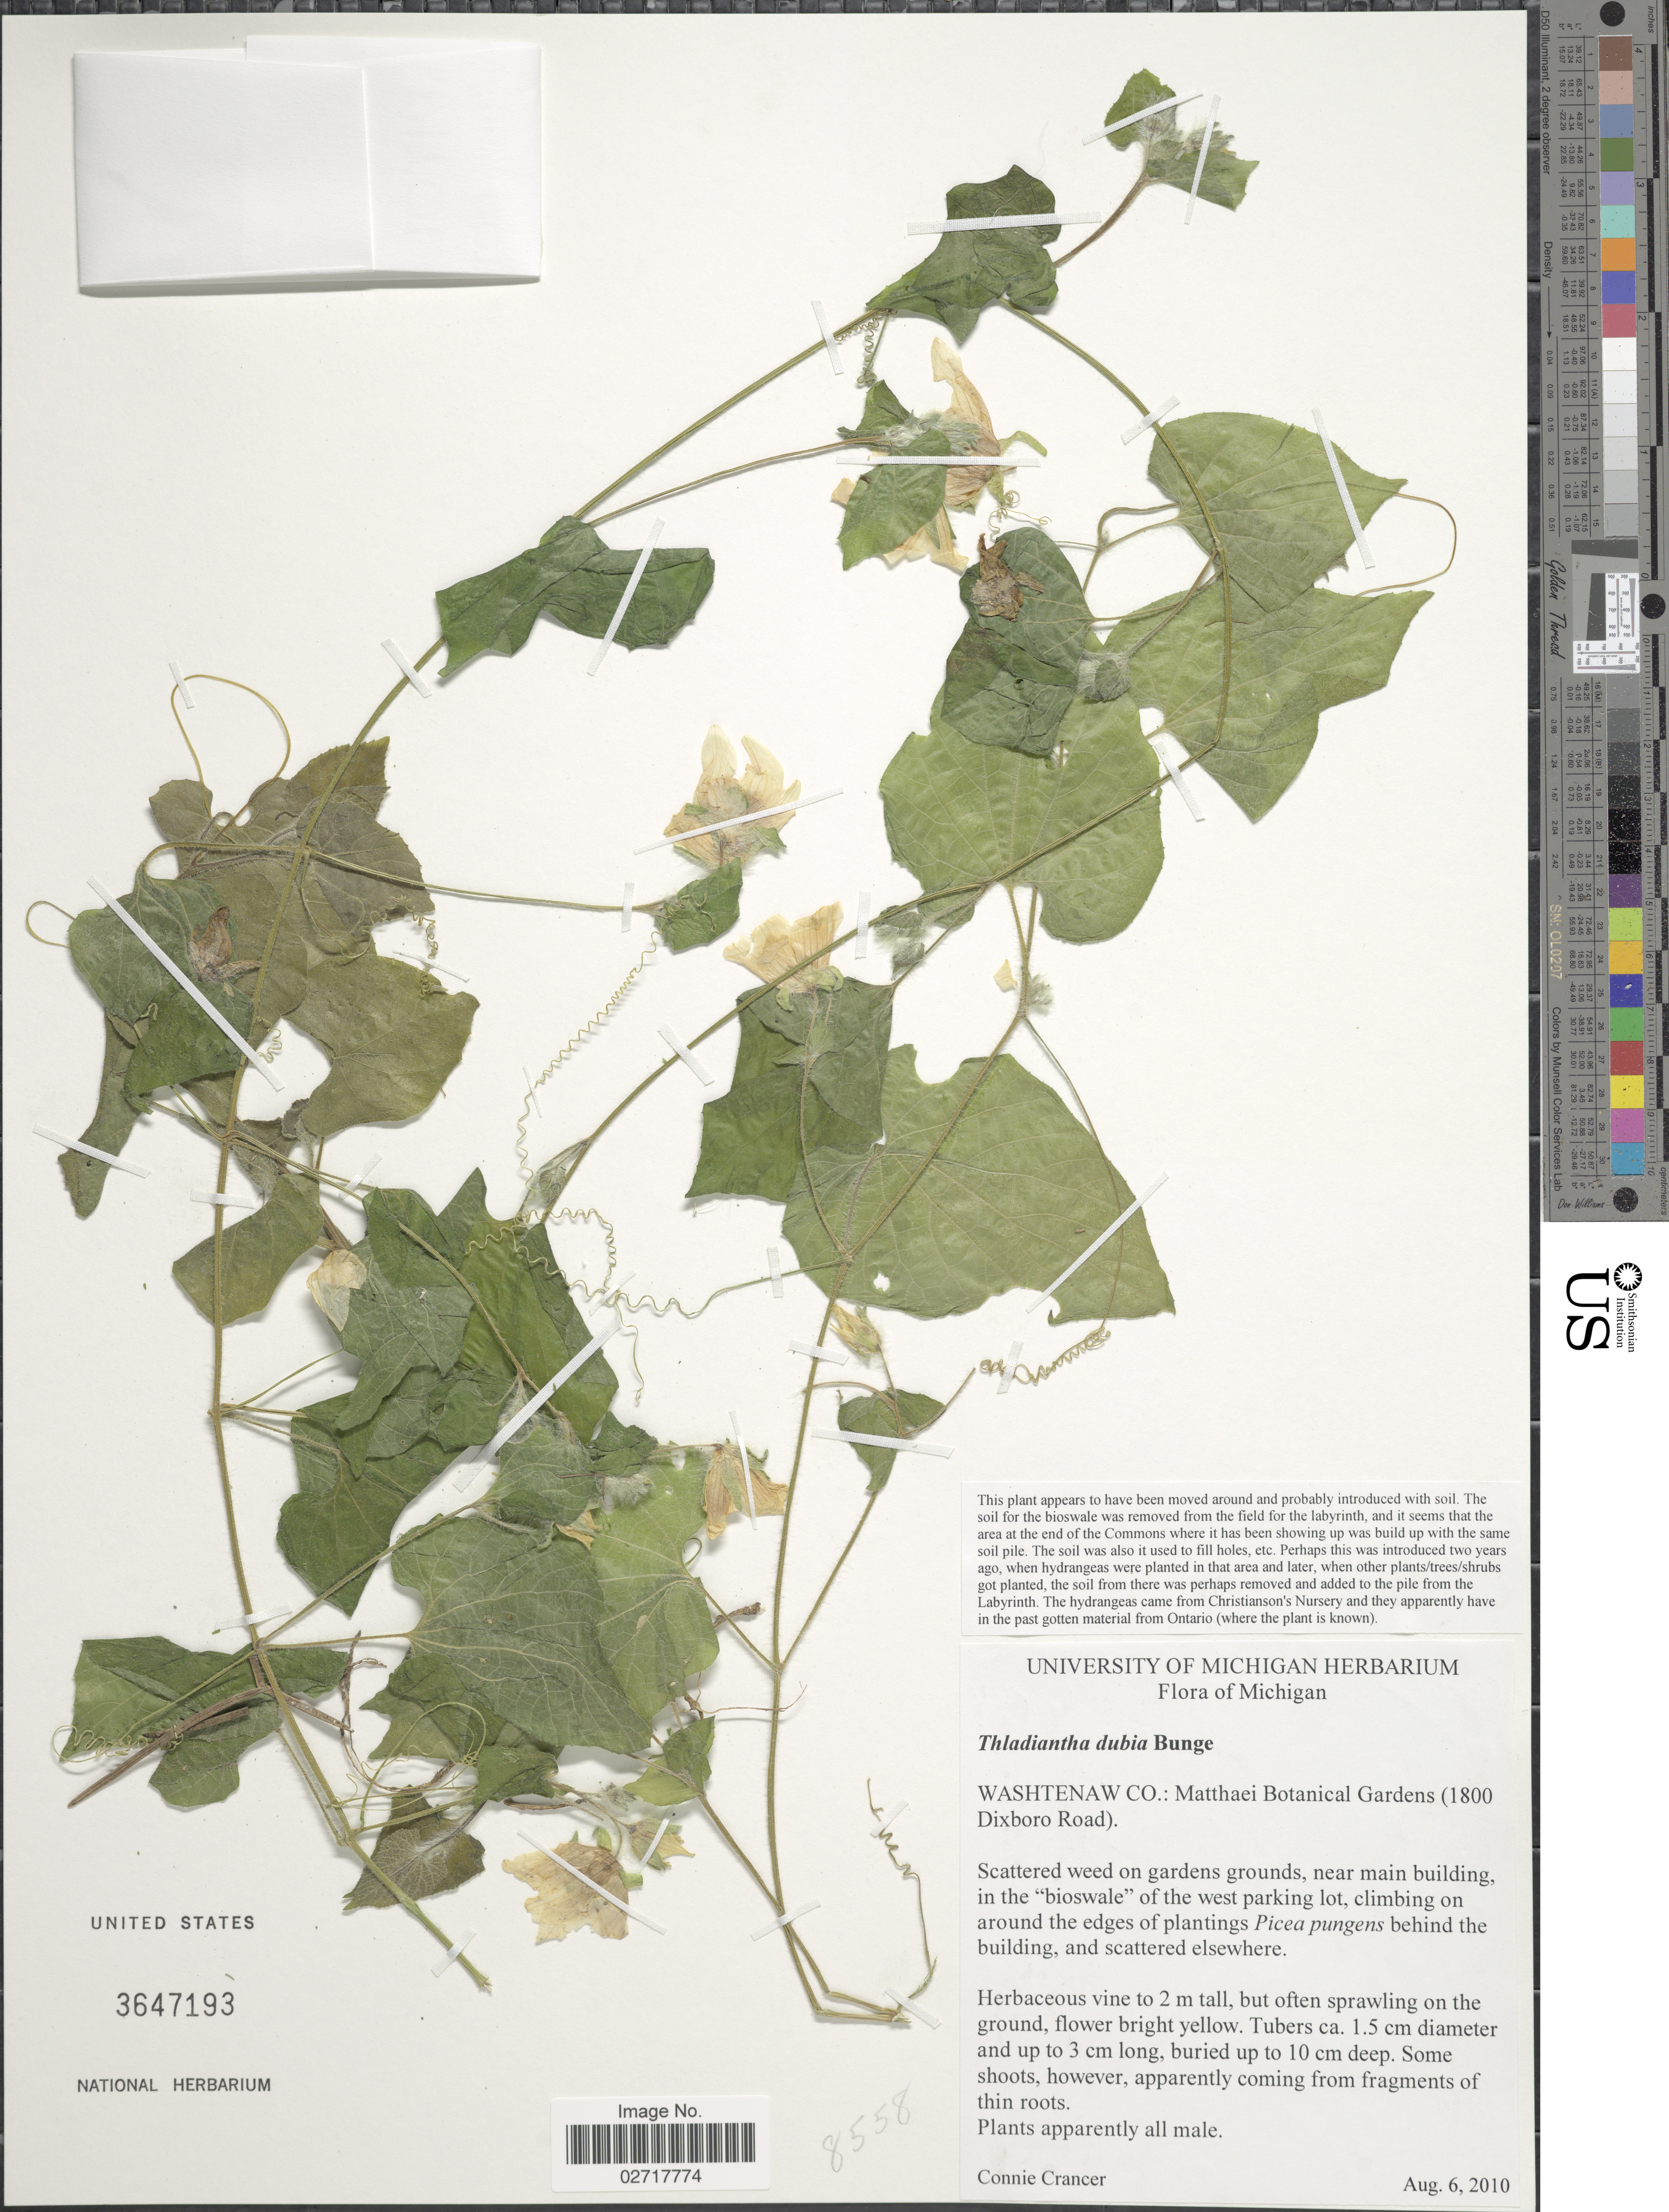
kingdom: Plantae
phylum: Tracheophyta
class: Magnoliopsida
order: Cucurbitales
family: Cucurbitaceae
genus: Thladiantha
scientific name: Thladiantha dubia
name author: Bunge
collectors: C. Crancer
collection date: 2010-08-06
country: United States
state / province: Michigan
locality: Washtenaw Co.: Matthaei Botanical Gardens (1800 Dixboro Road)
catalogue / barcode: US 3647193